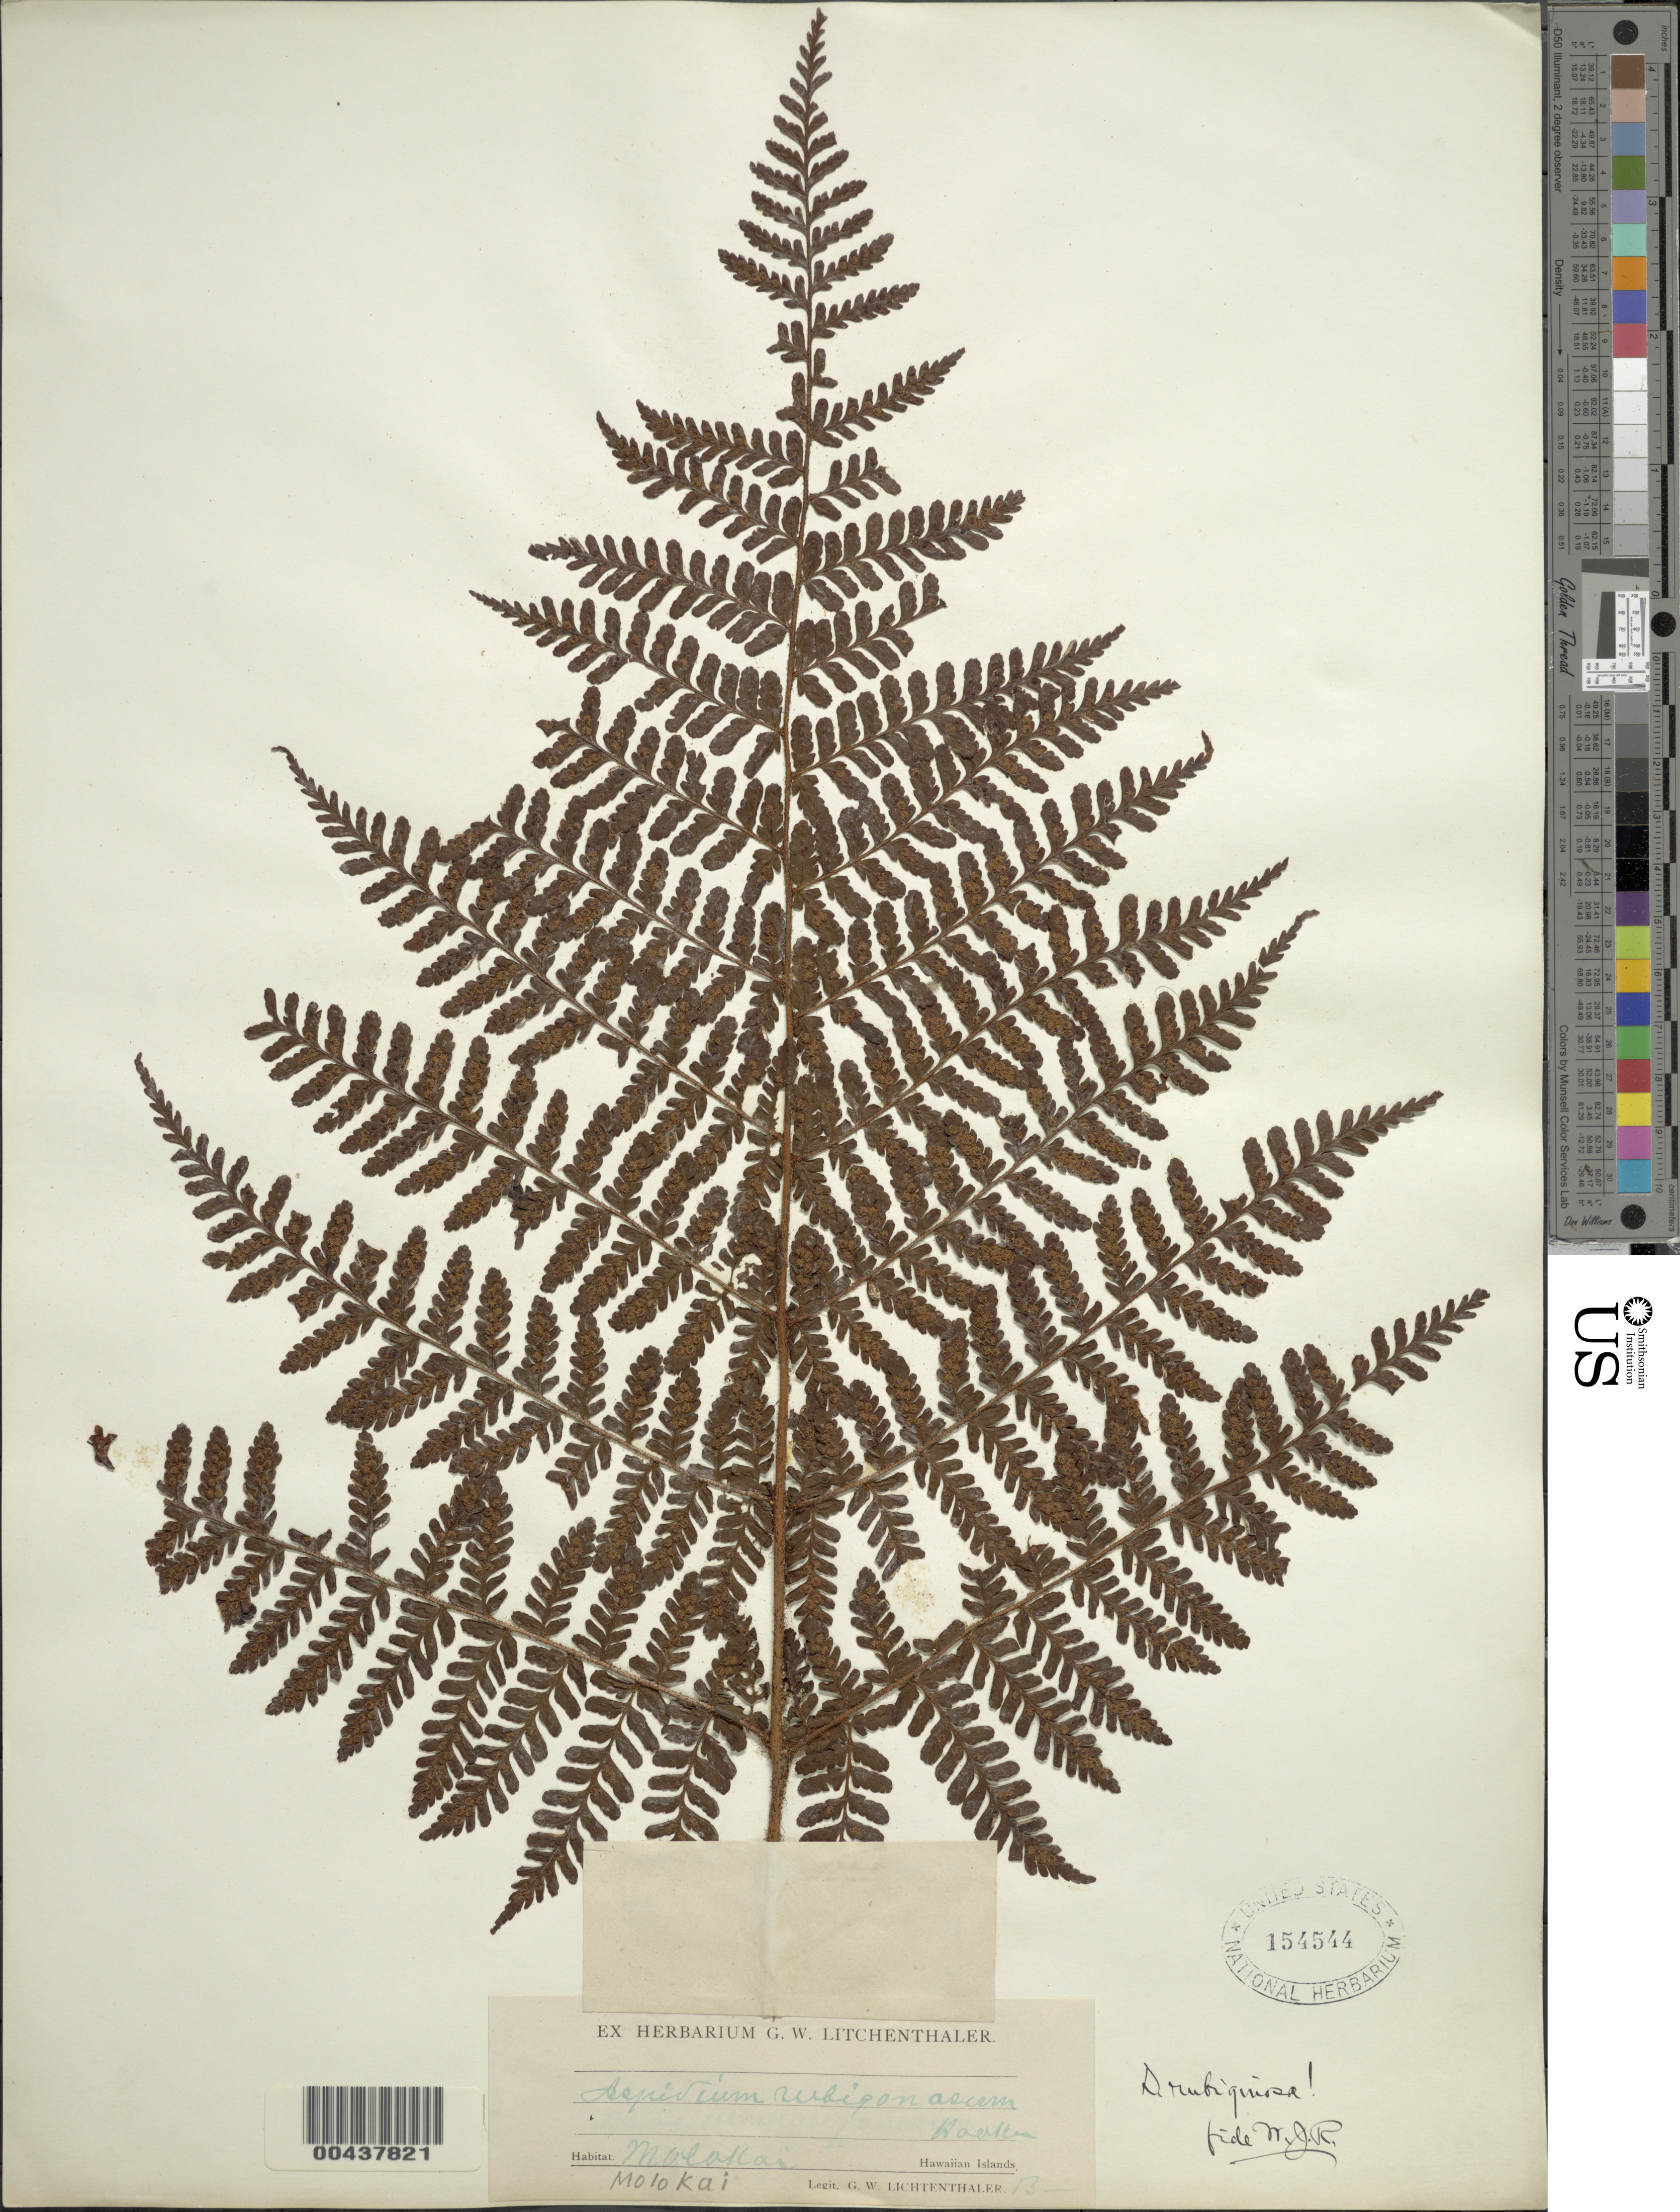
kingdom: Plantae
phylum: Tracheophyta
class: Polypodiopsida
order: Polypodiales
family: Dryopteridaceae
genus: Dryopteris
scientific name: Dryopteris rubiginosa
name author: (Brack.) Kuntze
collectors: G. Lichtenthaler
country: United States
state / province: Hawaii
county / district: Maui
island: Moloka'i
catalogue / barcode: US 154544